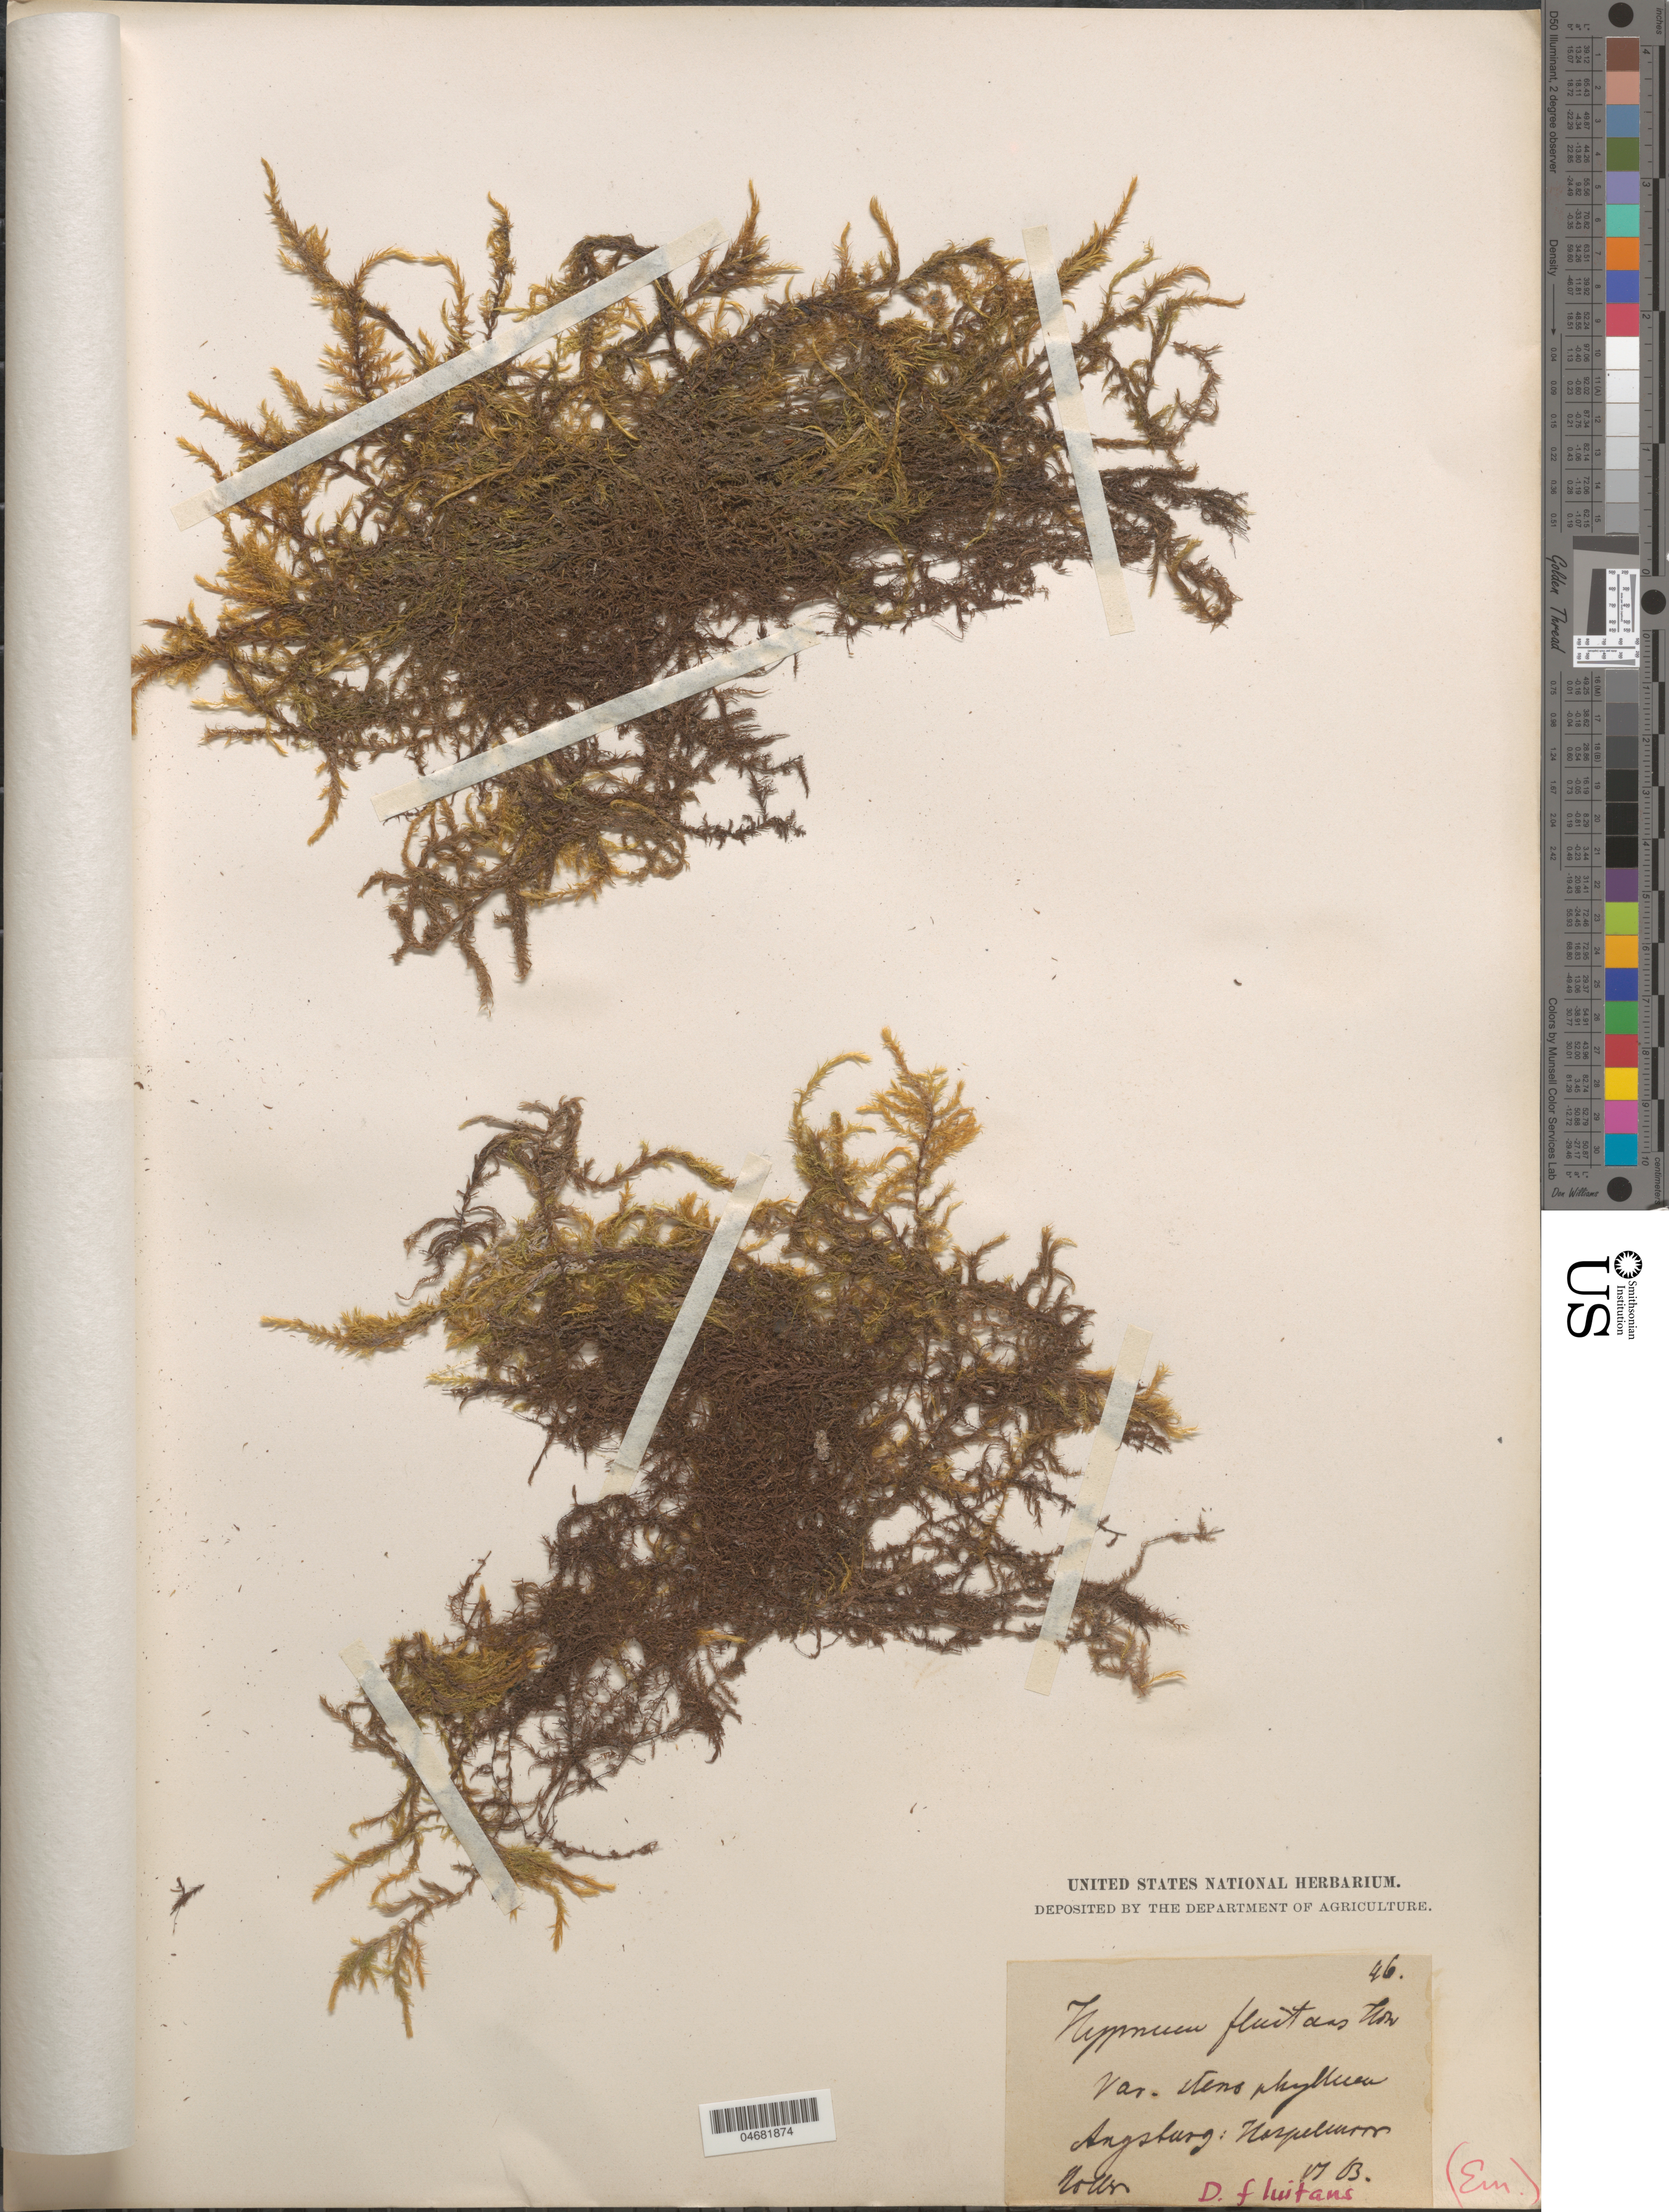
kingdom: Plantae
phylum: Bryophyta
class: Bryopsida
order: Hypnales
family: Hypnaceae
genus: Hypnum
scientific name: Hypnum fluitans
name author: Hedw.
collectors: Holler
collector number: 46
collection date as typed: Transcribed d/m/y: /6/63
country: Germany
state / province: Bayern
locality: Augsburg: Haspelmoor. (Eur.).